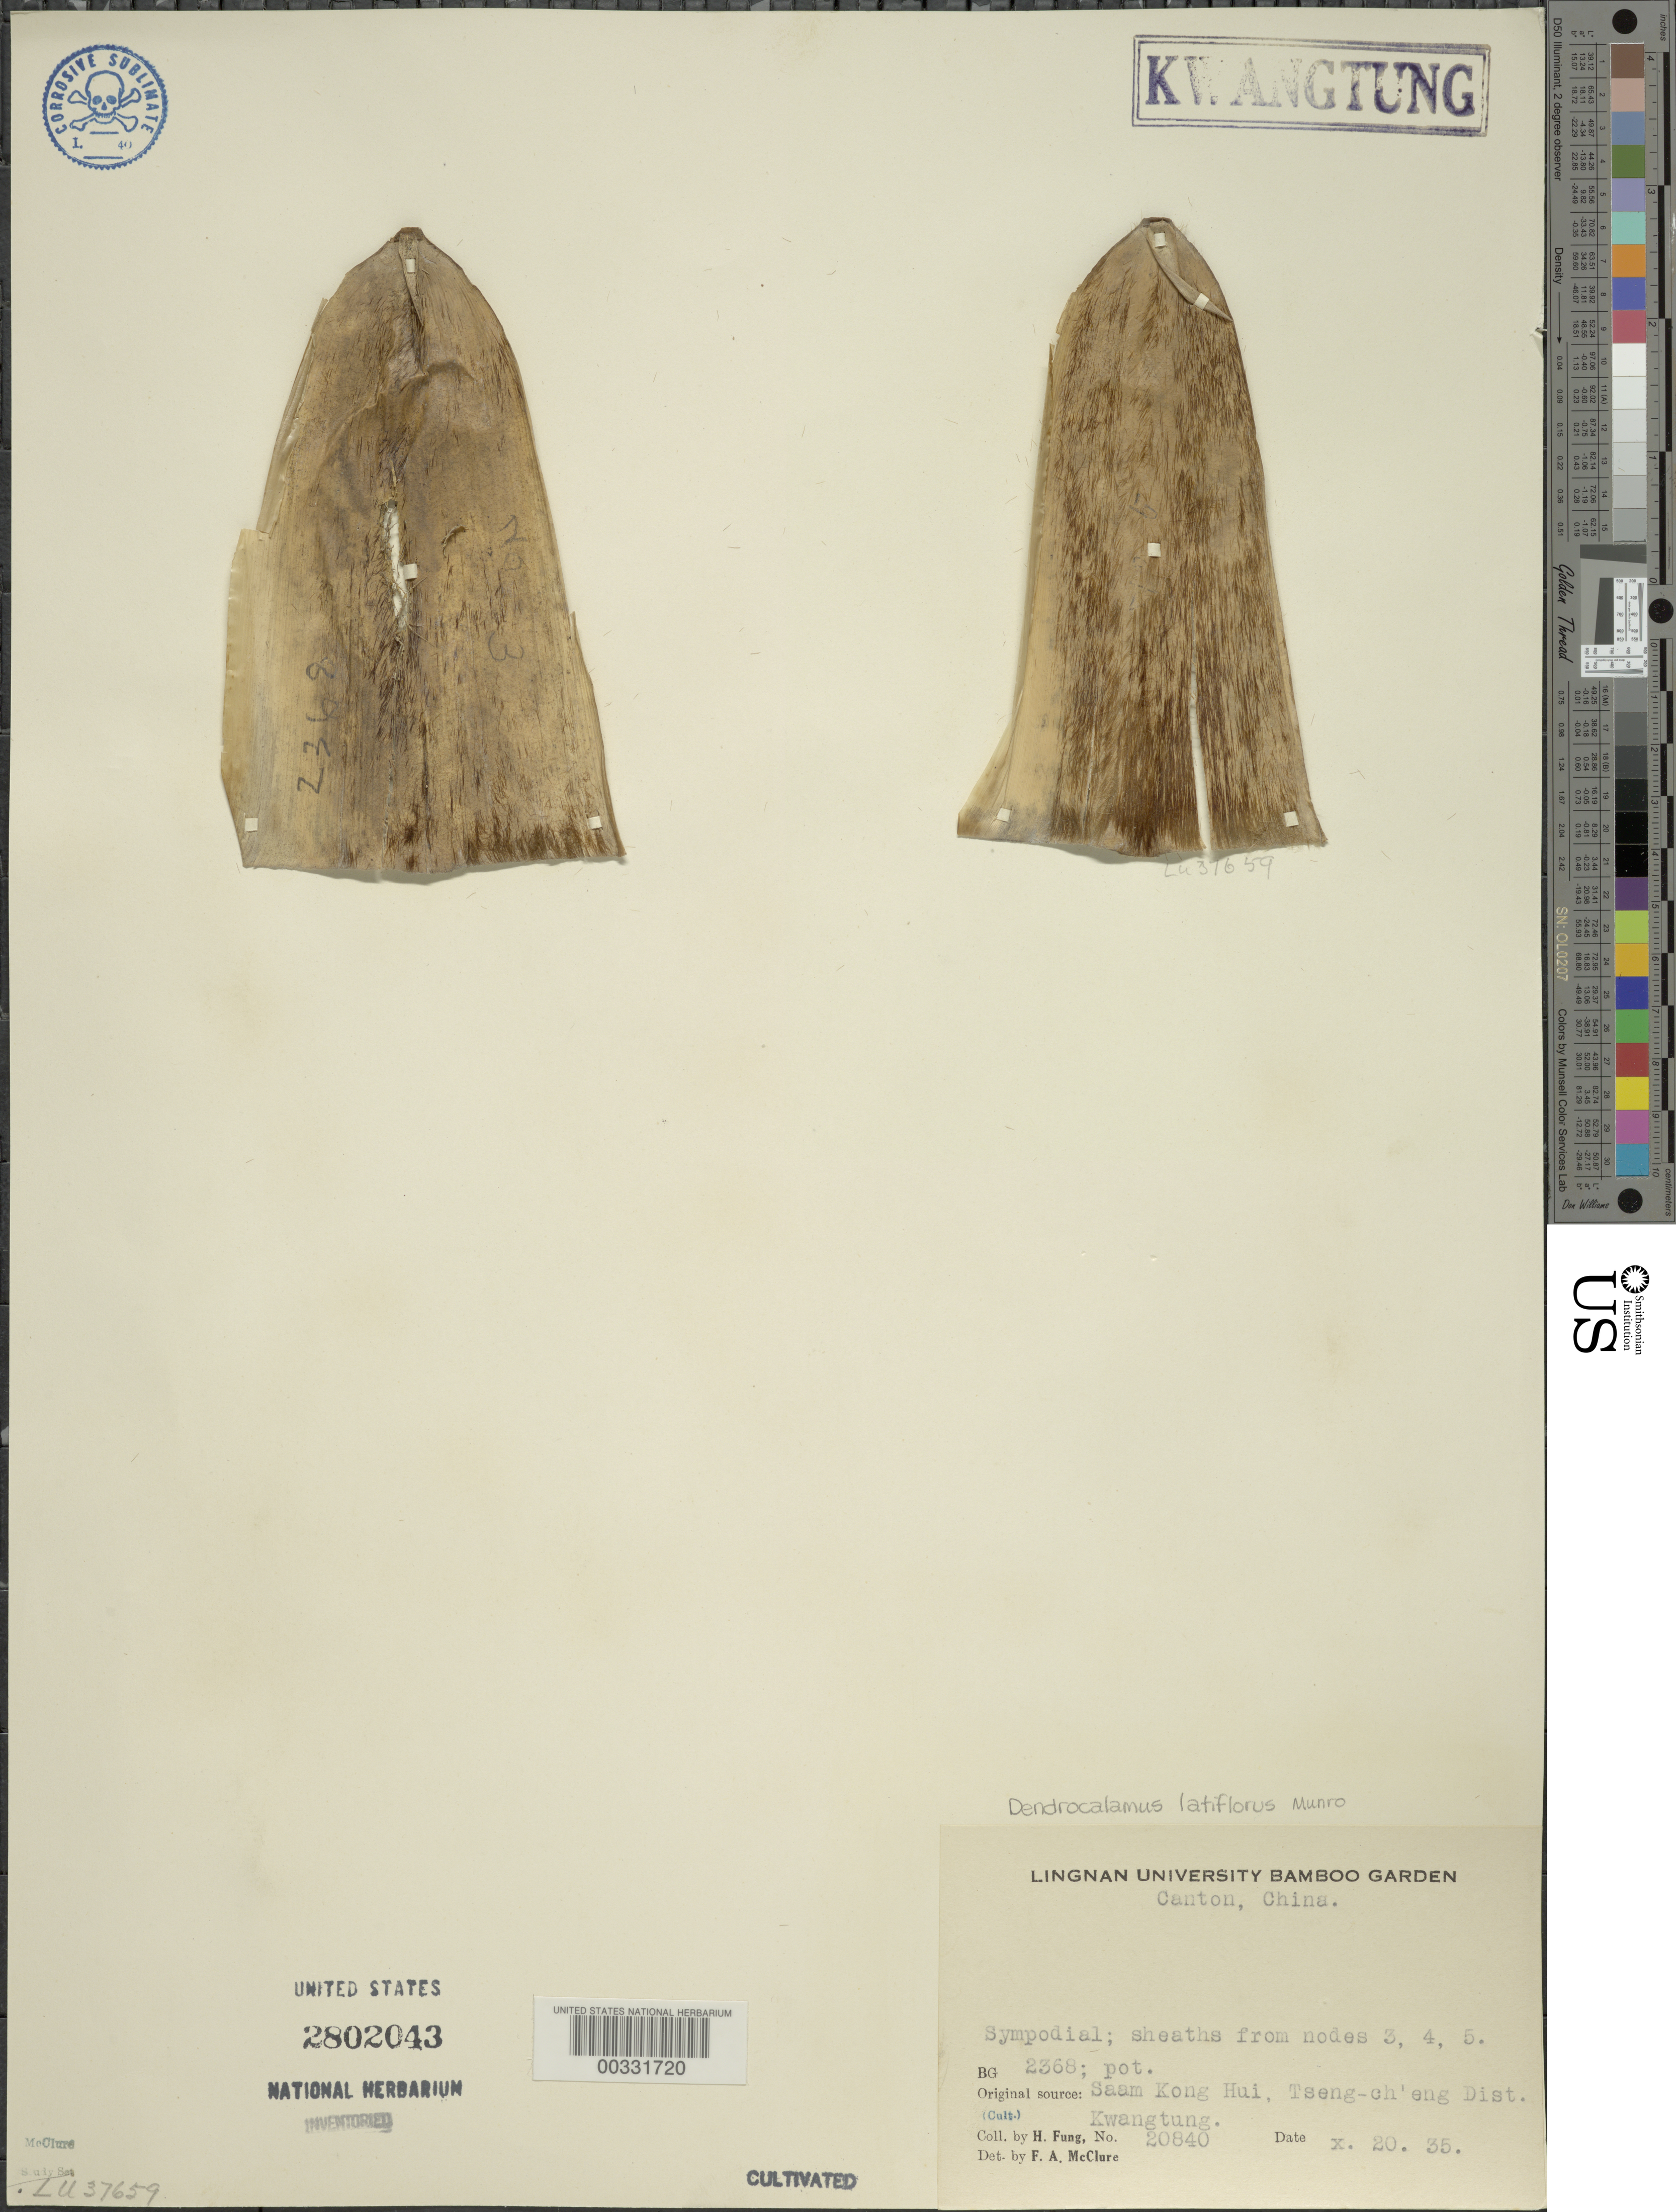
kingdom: Plantae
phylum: Tracheophyta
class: Liliopsida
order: Poales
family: Poaceae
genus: Dendrocalamus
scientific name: Dendrocalamus latiflorus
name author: Munro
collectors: H. L. Fung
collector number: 20840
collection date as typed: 20 Oct 1935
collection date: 1935-10-20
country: China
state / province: Guangdong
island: Honam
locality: Lingnan univ. bg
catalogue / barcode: US 2802043